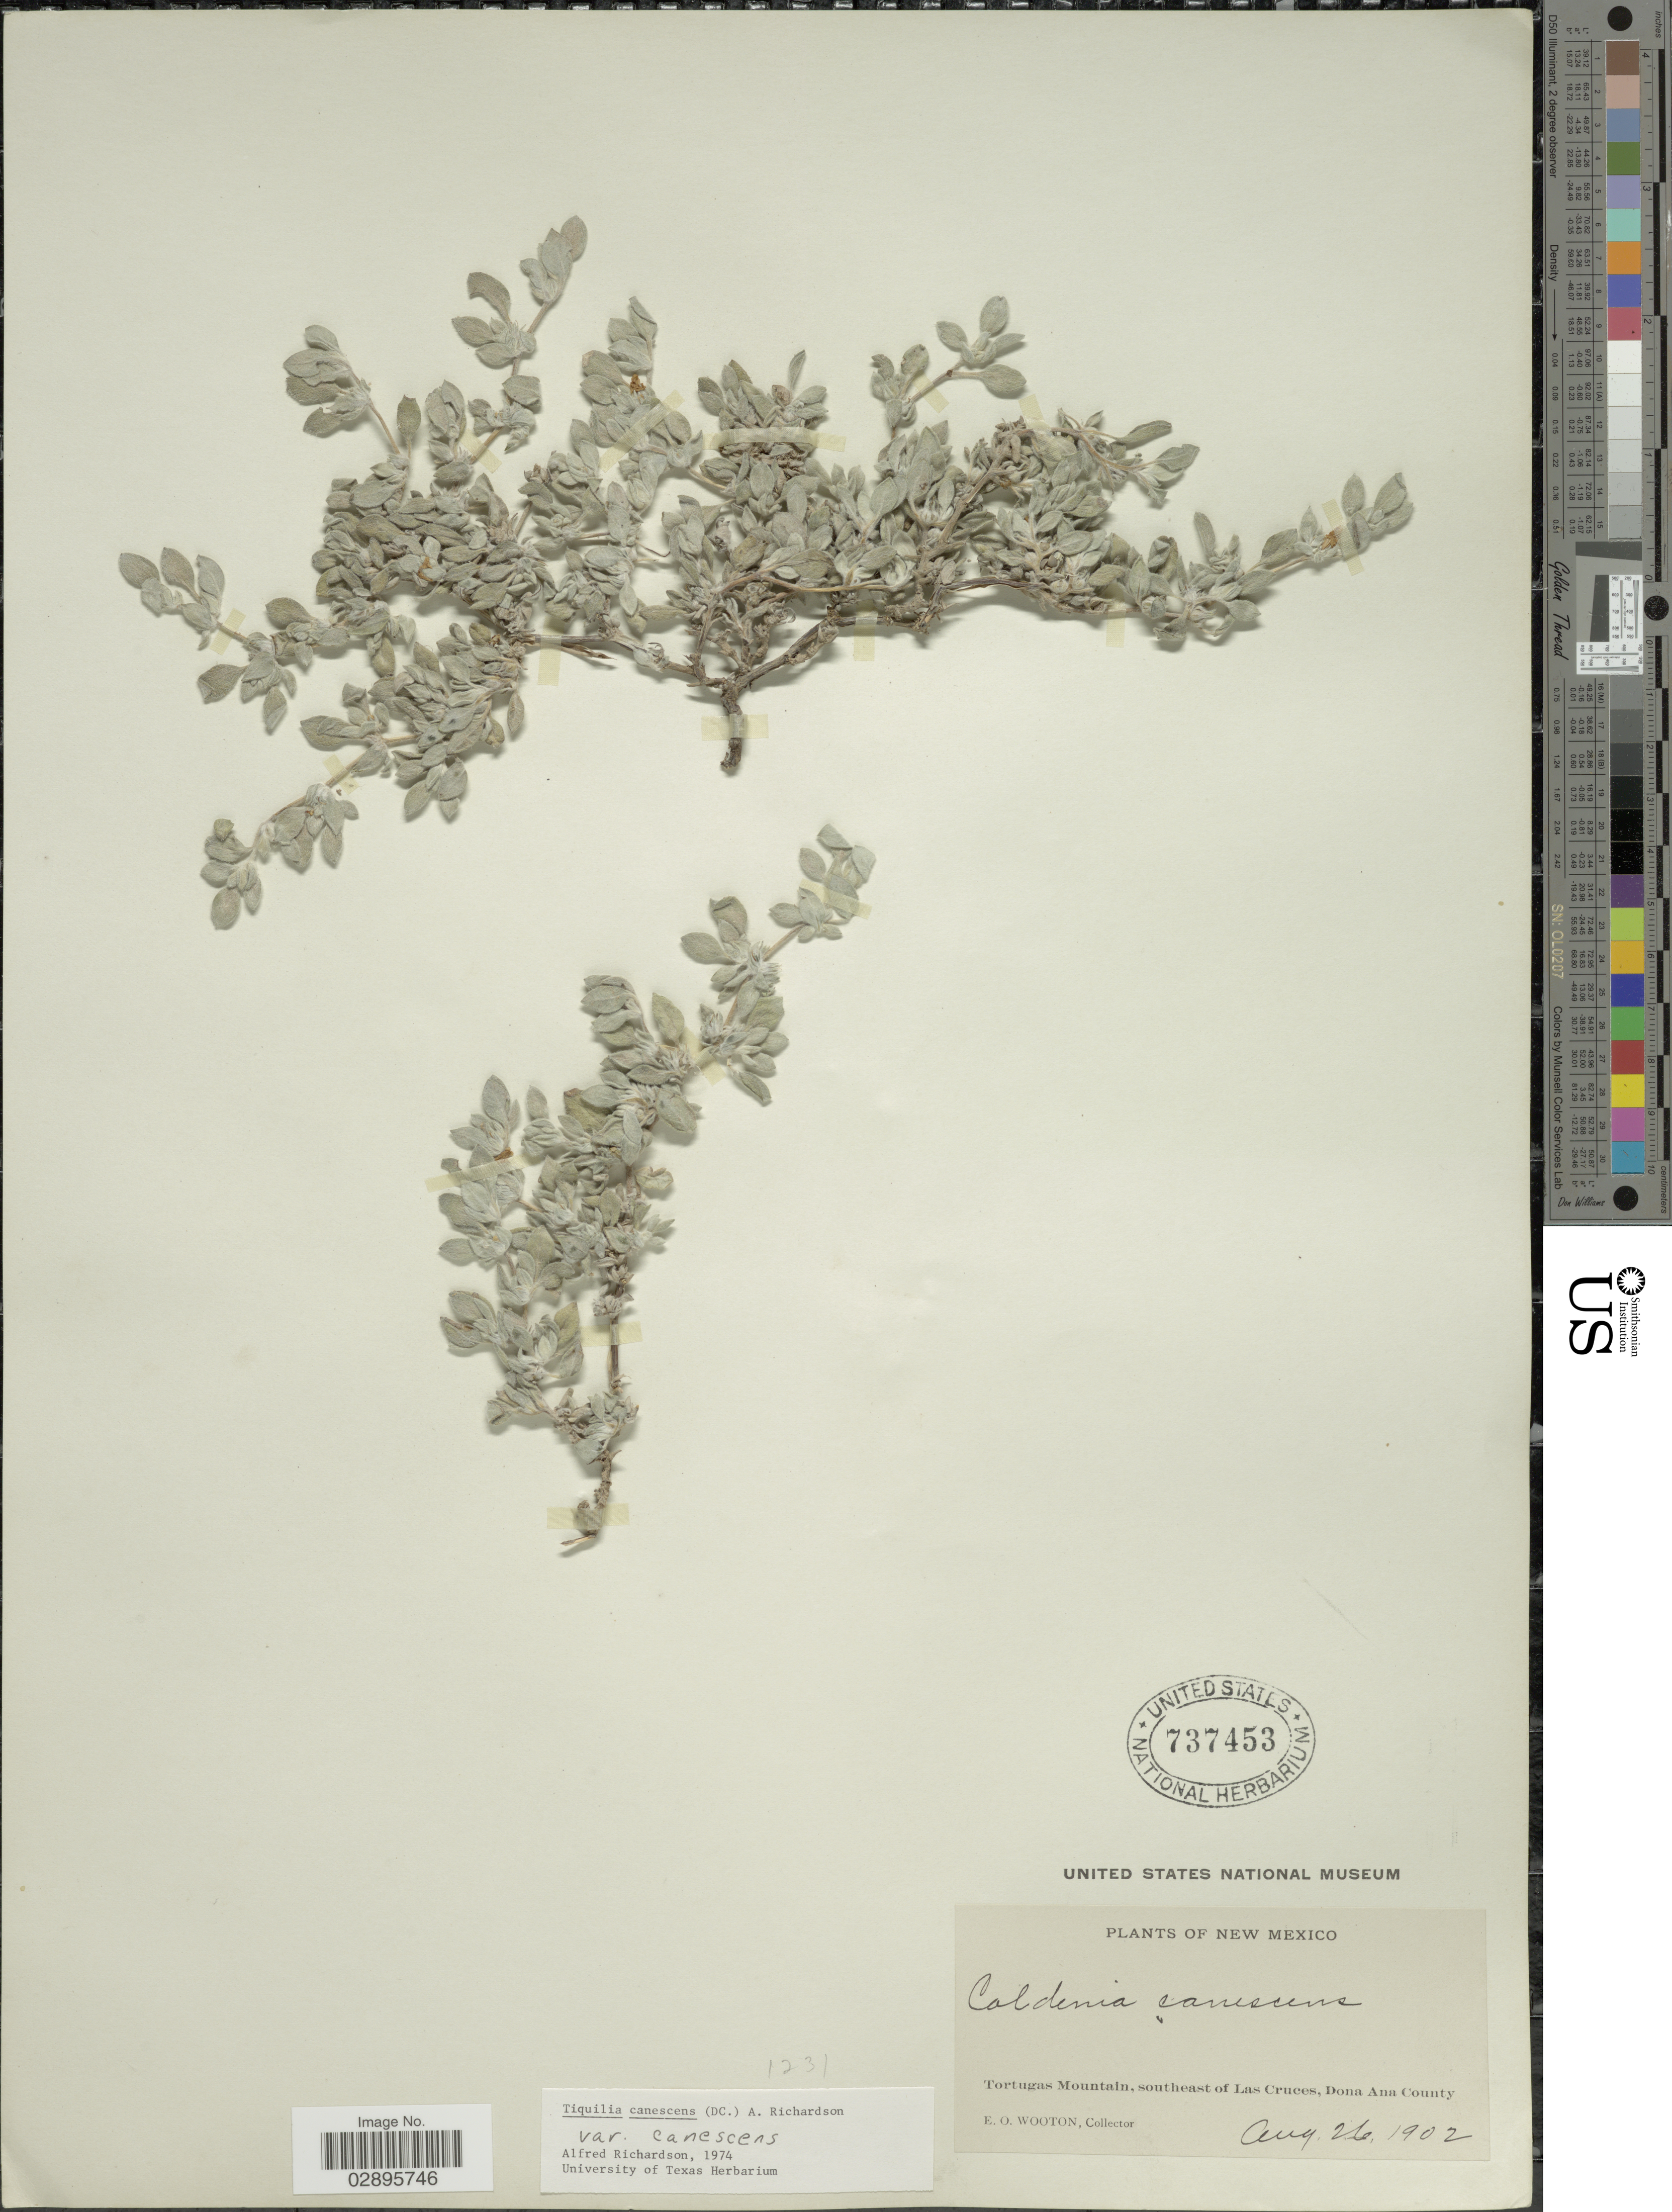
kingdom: Plantae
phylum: Tracheophyta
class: Magnoliopsida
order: Boraginales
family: Ehretiaceae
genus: Tiquilia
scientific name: Tiquilia canescens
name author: (A. DC.) A.T. Richardson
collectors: E. O. Wooton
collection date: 1902-08-26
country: United States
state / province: New Mexico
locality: Tortugas Mountain, southeast of Las Cruces, Dona Ana County.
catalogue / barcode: US 737453